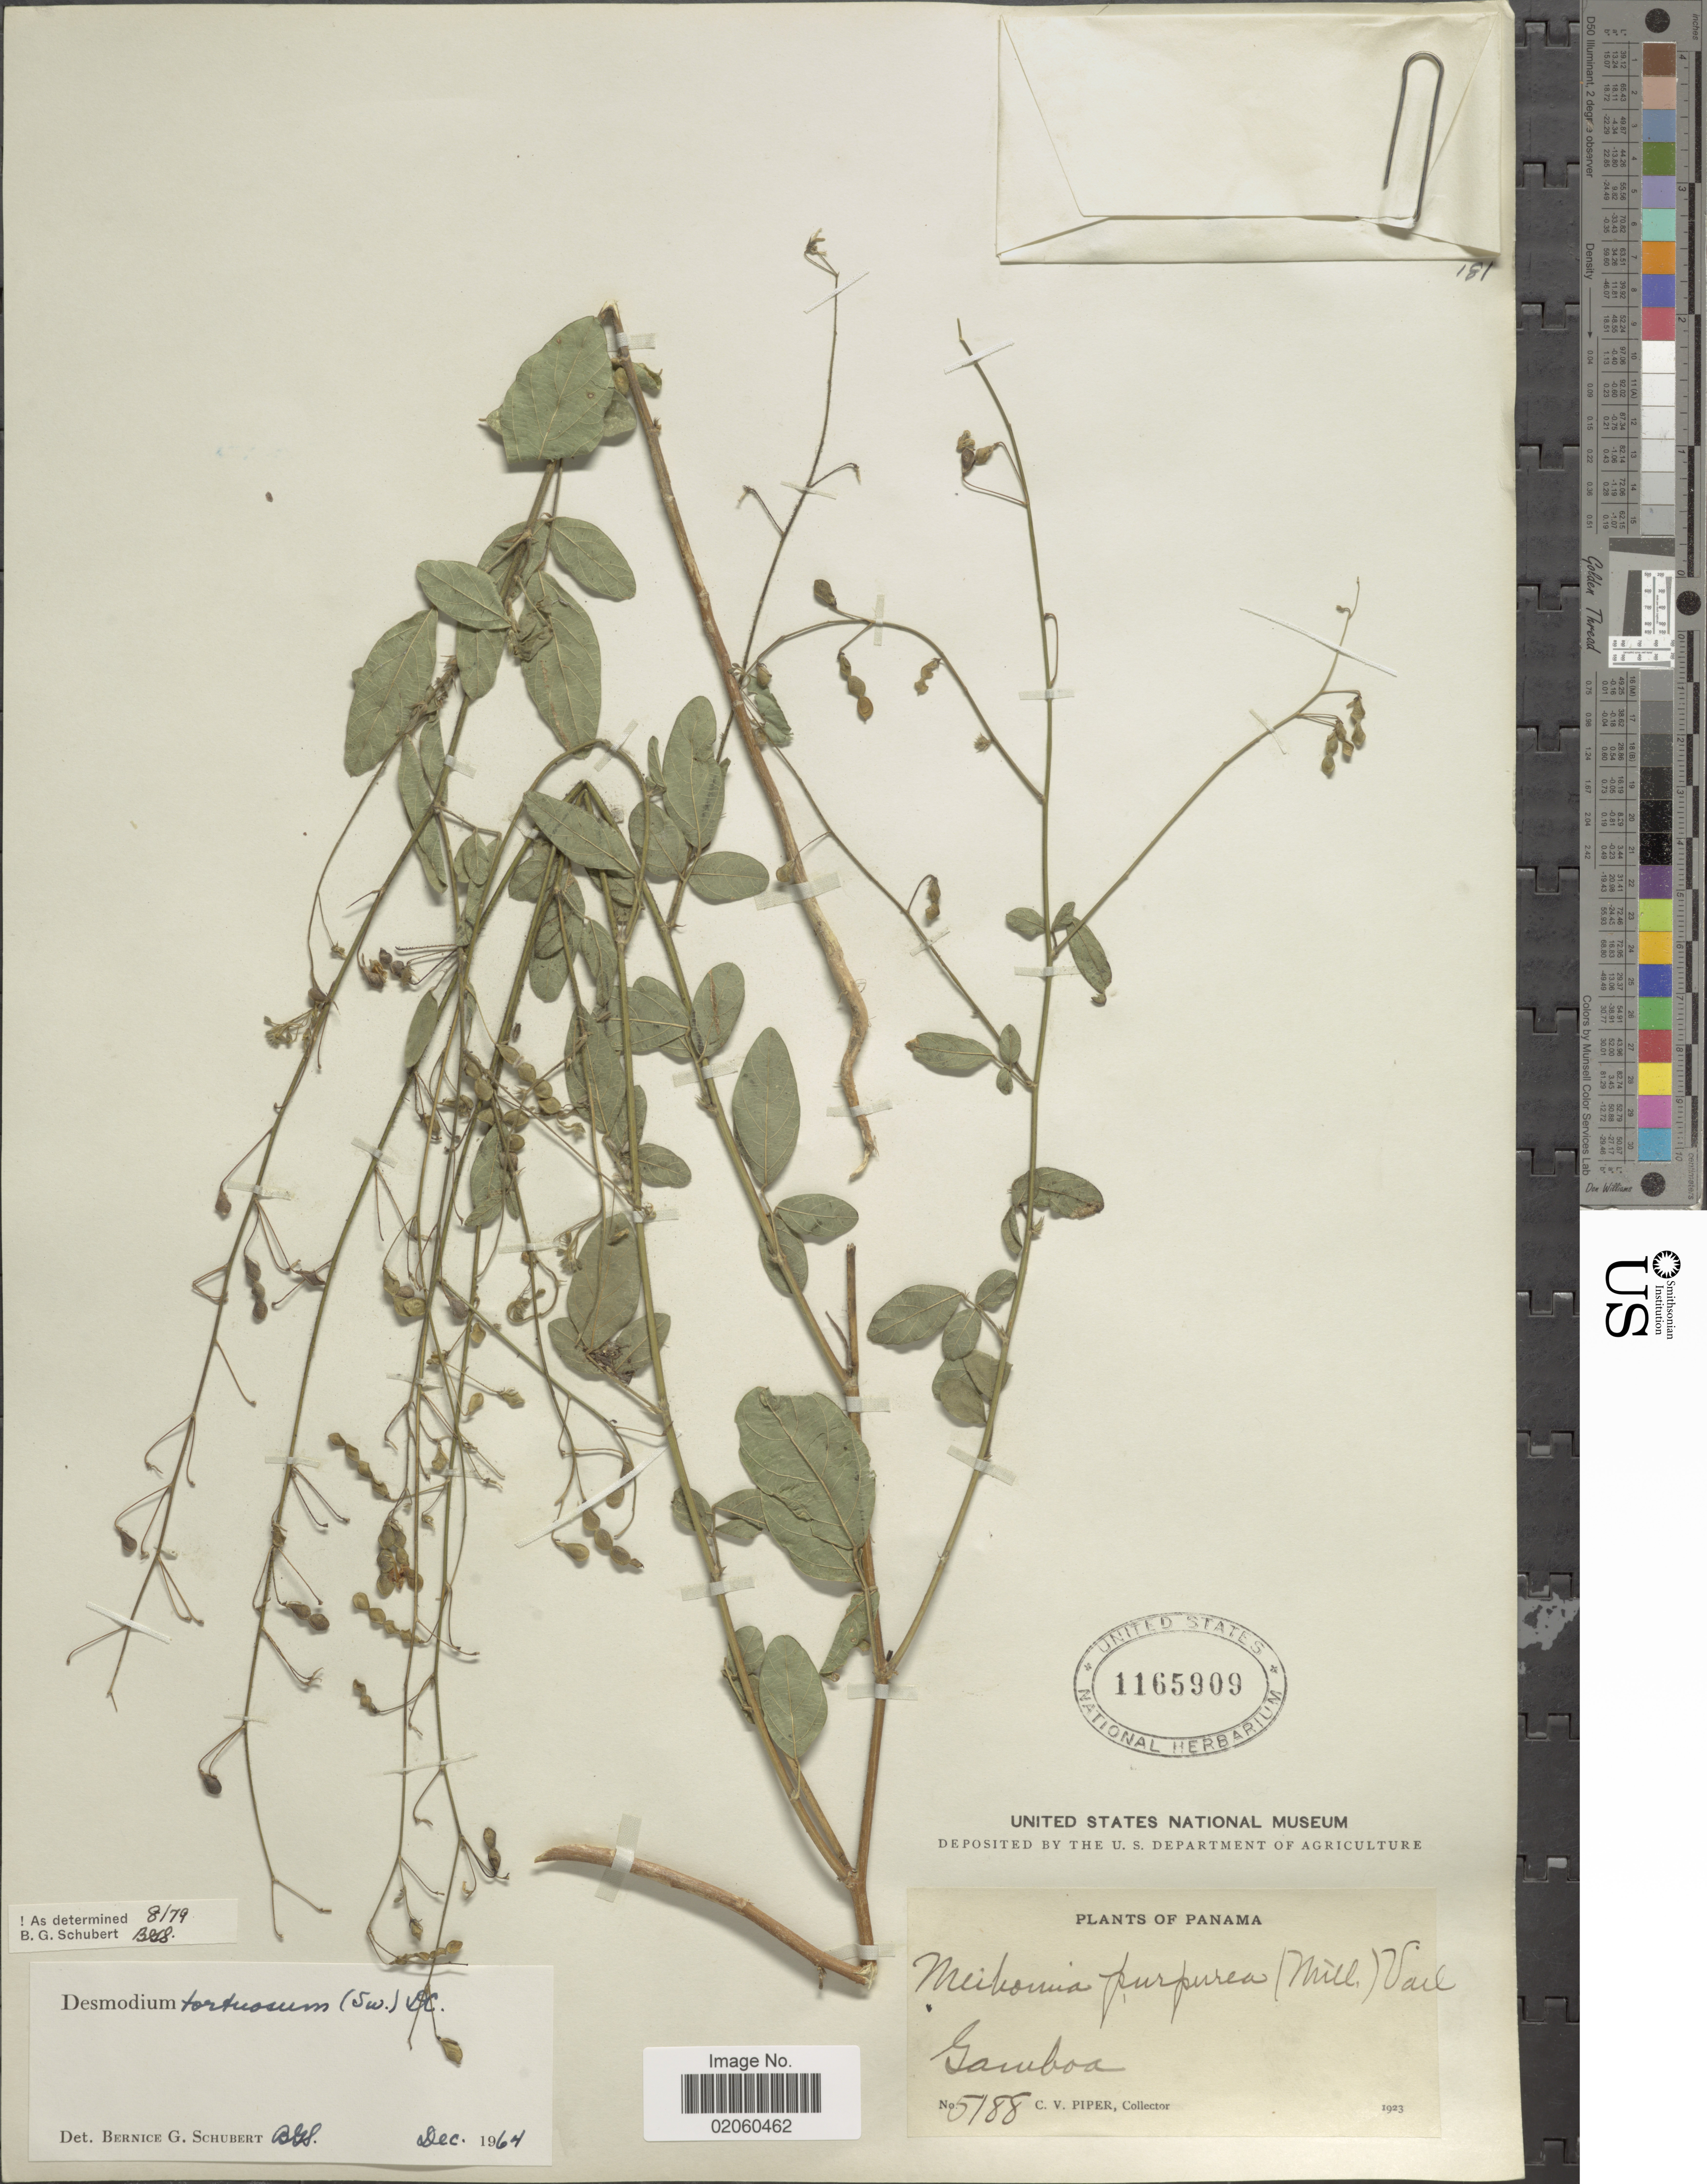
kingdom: Plantae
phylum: Tracheophyta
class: Magnoliopsida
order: Fabales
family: Fabaceae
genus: Desmodium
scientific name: Desmodium tortuosum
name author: (Sw.) DC.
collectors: C. V. Piper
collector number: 5188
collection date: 1923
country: Panama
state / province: Colón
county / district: Canal Zone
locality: Gamboa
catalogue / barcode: US 1165909